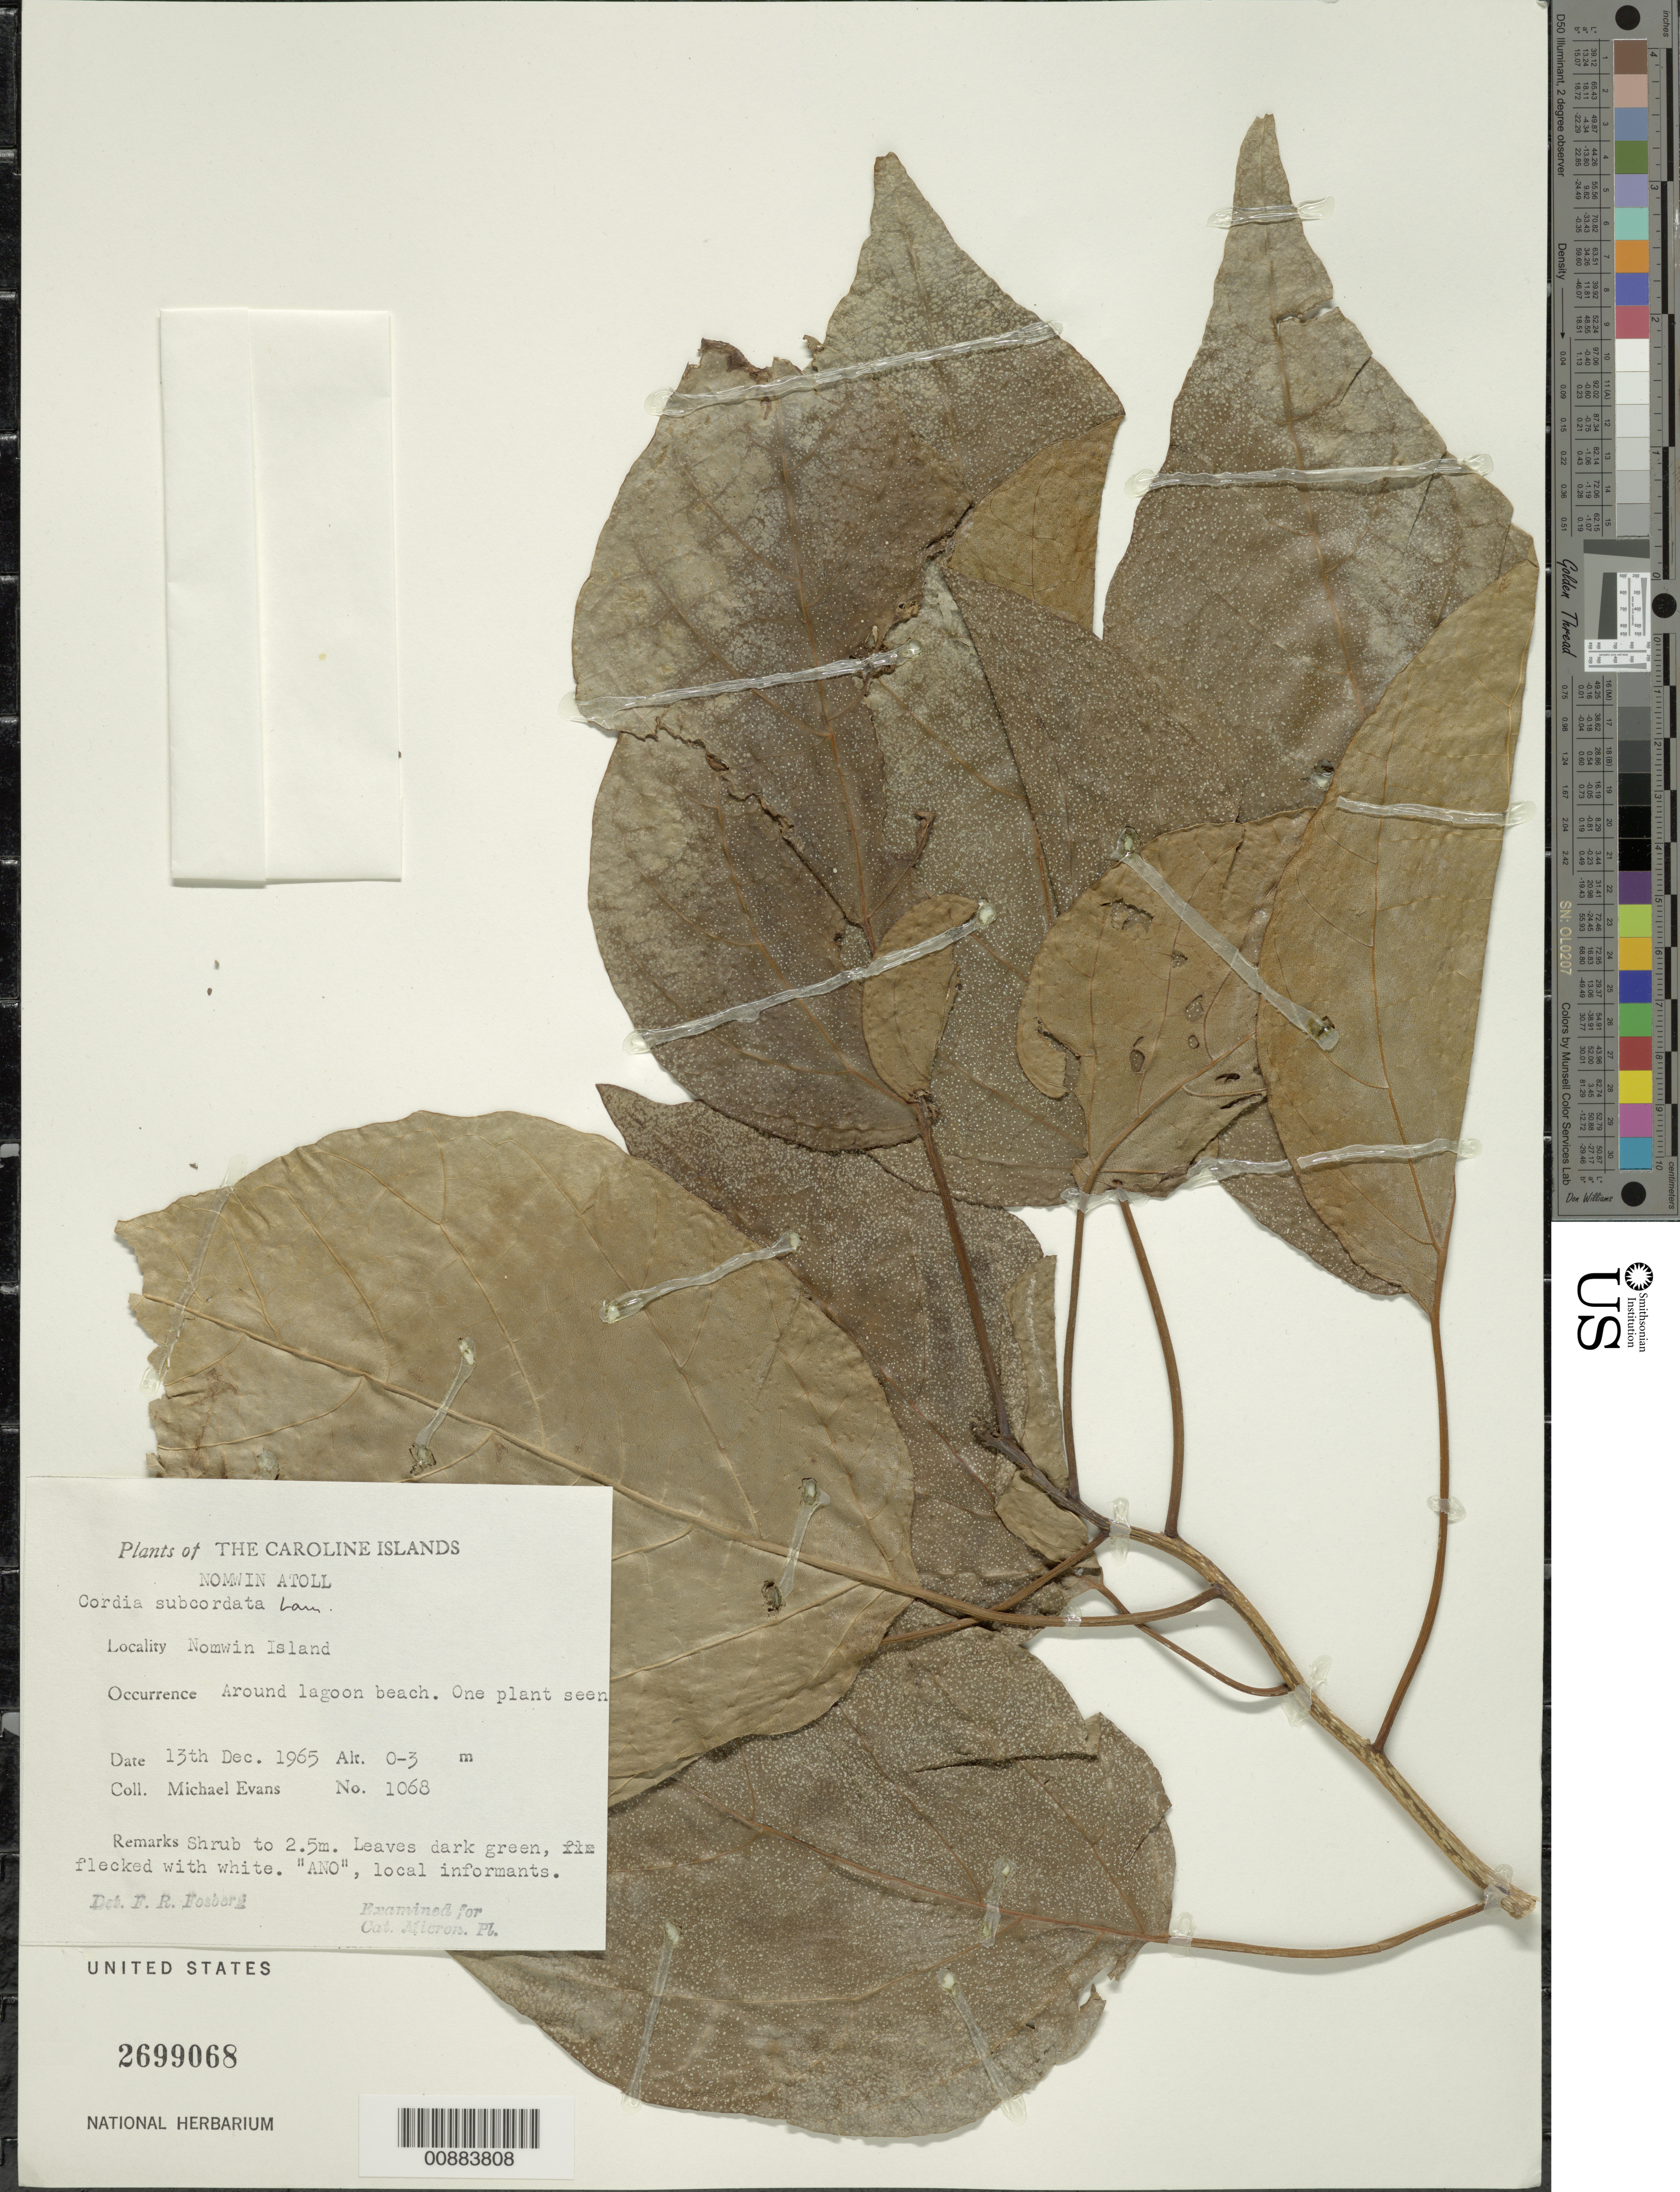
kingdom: Plantae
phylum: Tracheophyta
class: Magnoliopsida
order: Boraginales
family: Cordiaceae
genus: Cordia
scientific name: Cordia subcordata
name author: Lam.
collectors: M. Evans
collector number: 1068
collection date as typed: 13 Dec 1965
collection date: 1965-12-13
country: Micronesia, Federated States of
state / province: Truk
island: Nomwin Atoll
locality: Nomwin Islet, around lagoon beach.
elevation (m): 0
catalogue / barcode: US 2699068